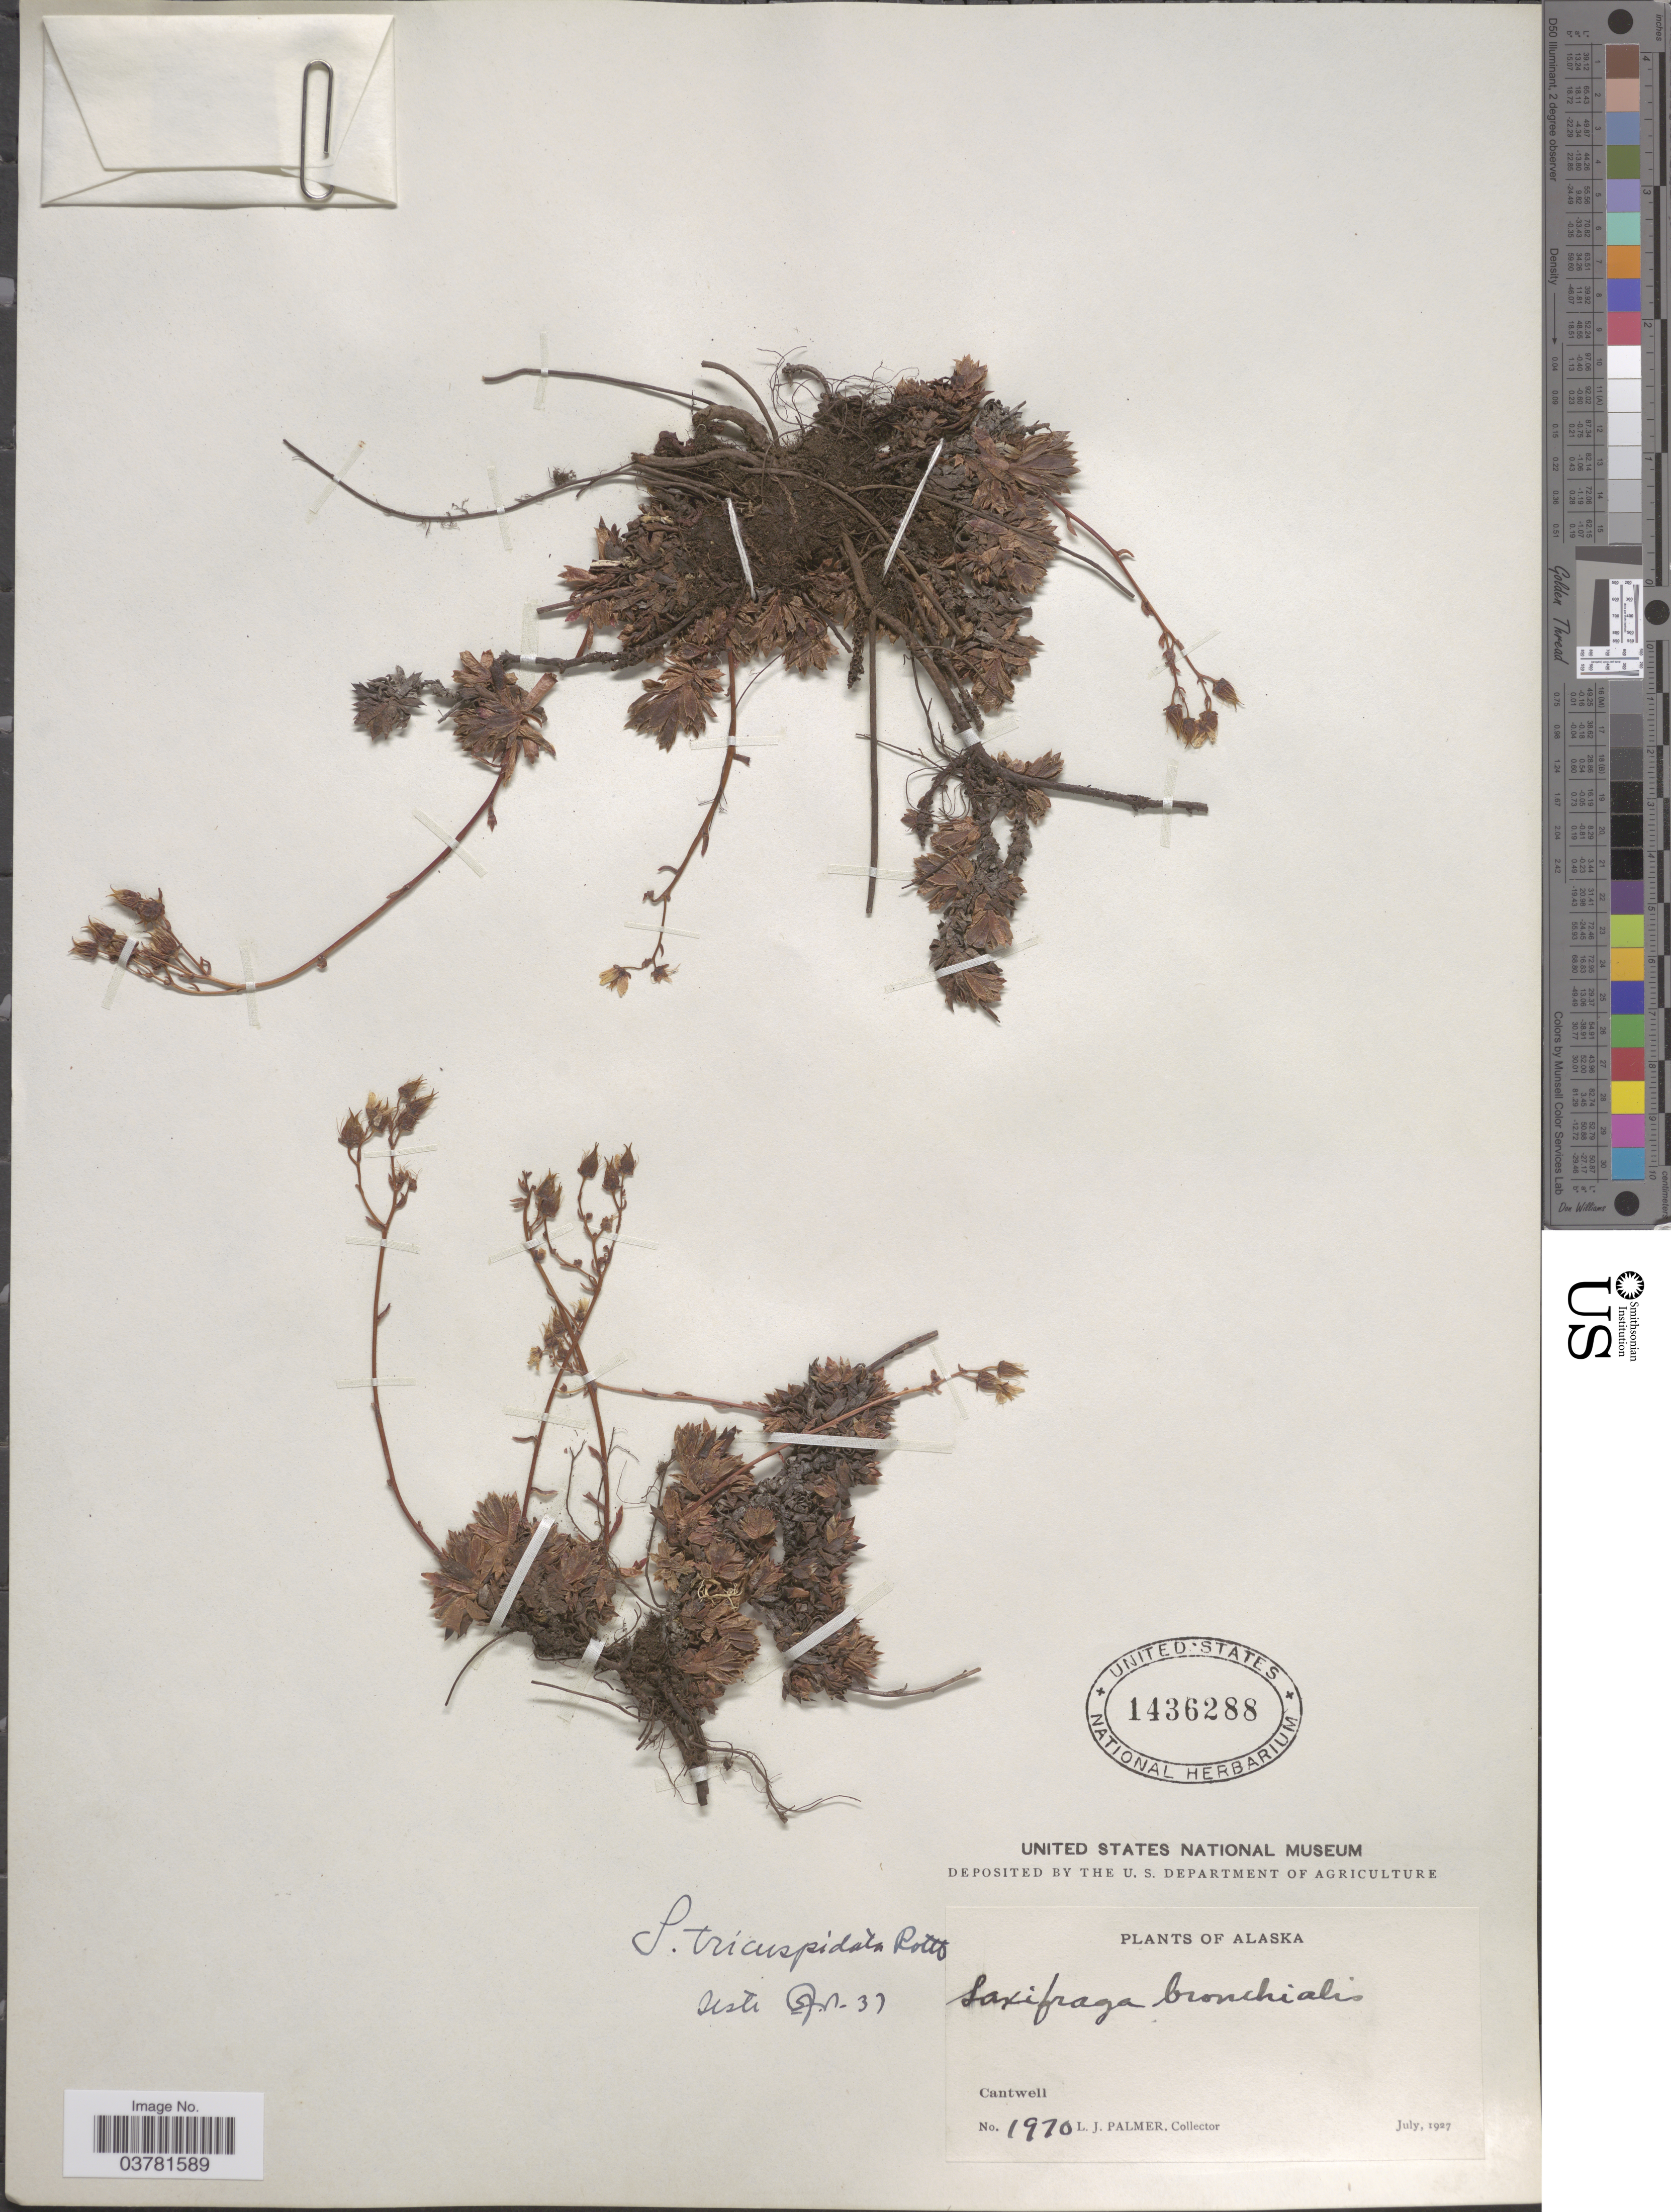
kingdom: Plantae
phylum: Tracheophyta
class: Magnoliopsida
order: Saxifragales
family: Saxifragaceae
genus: Saxifraga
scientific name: Saxifraga tricuspidata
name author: Rottb.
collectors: L. J. Palmer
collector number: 1970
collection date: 1927-07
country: United States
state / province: Alaska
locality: Cantwell.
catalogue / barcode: US 1436288